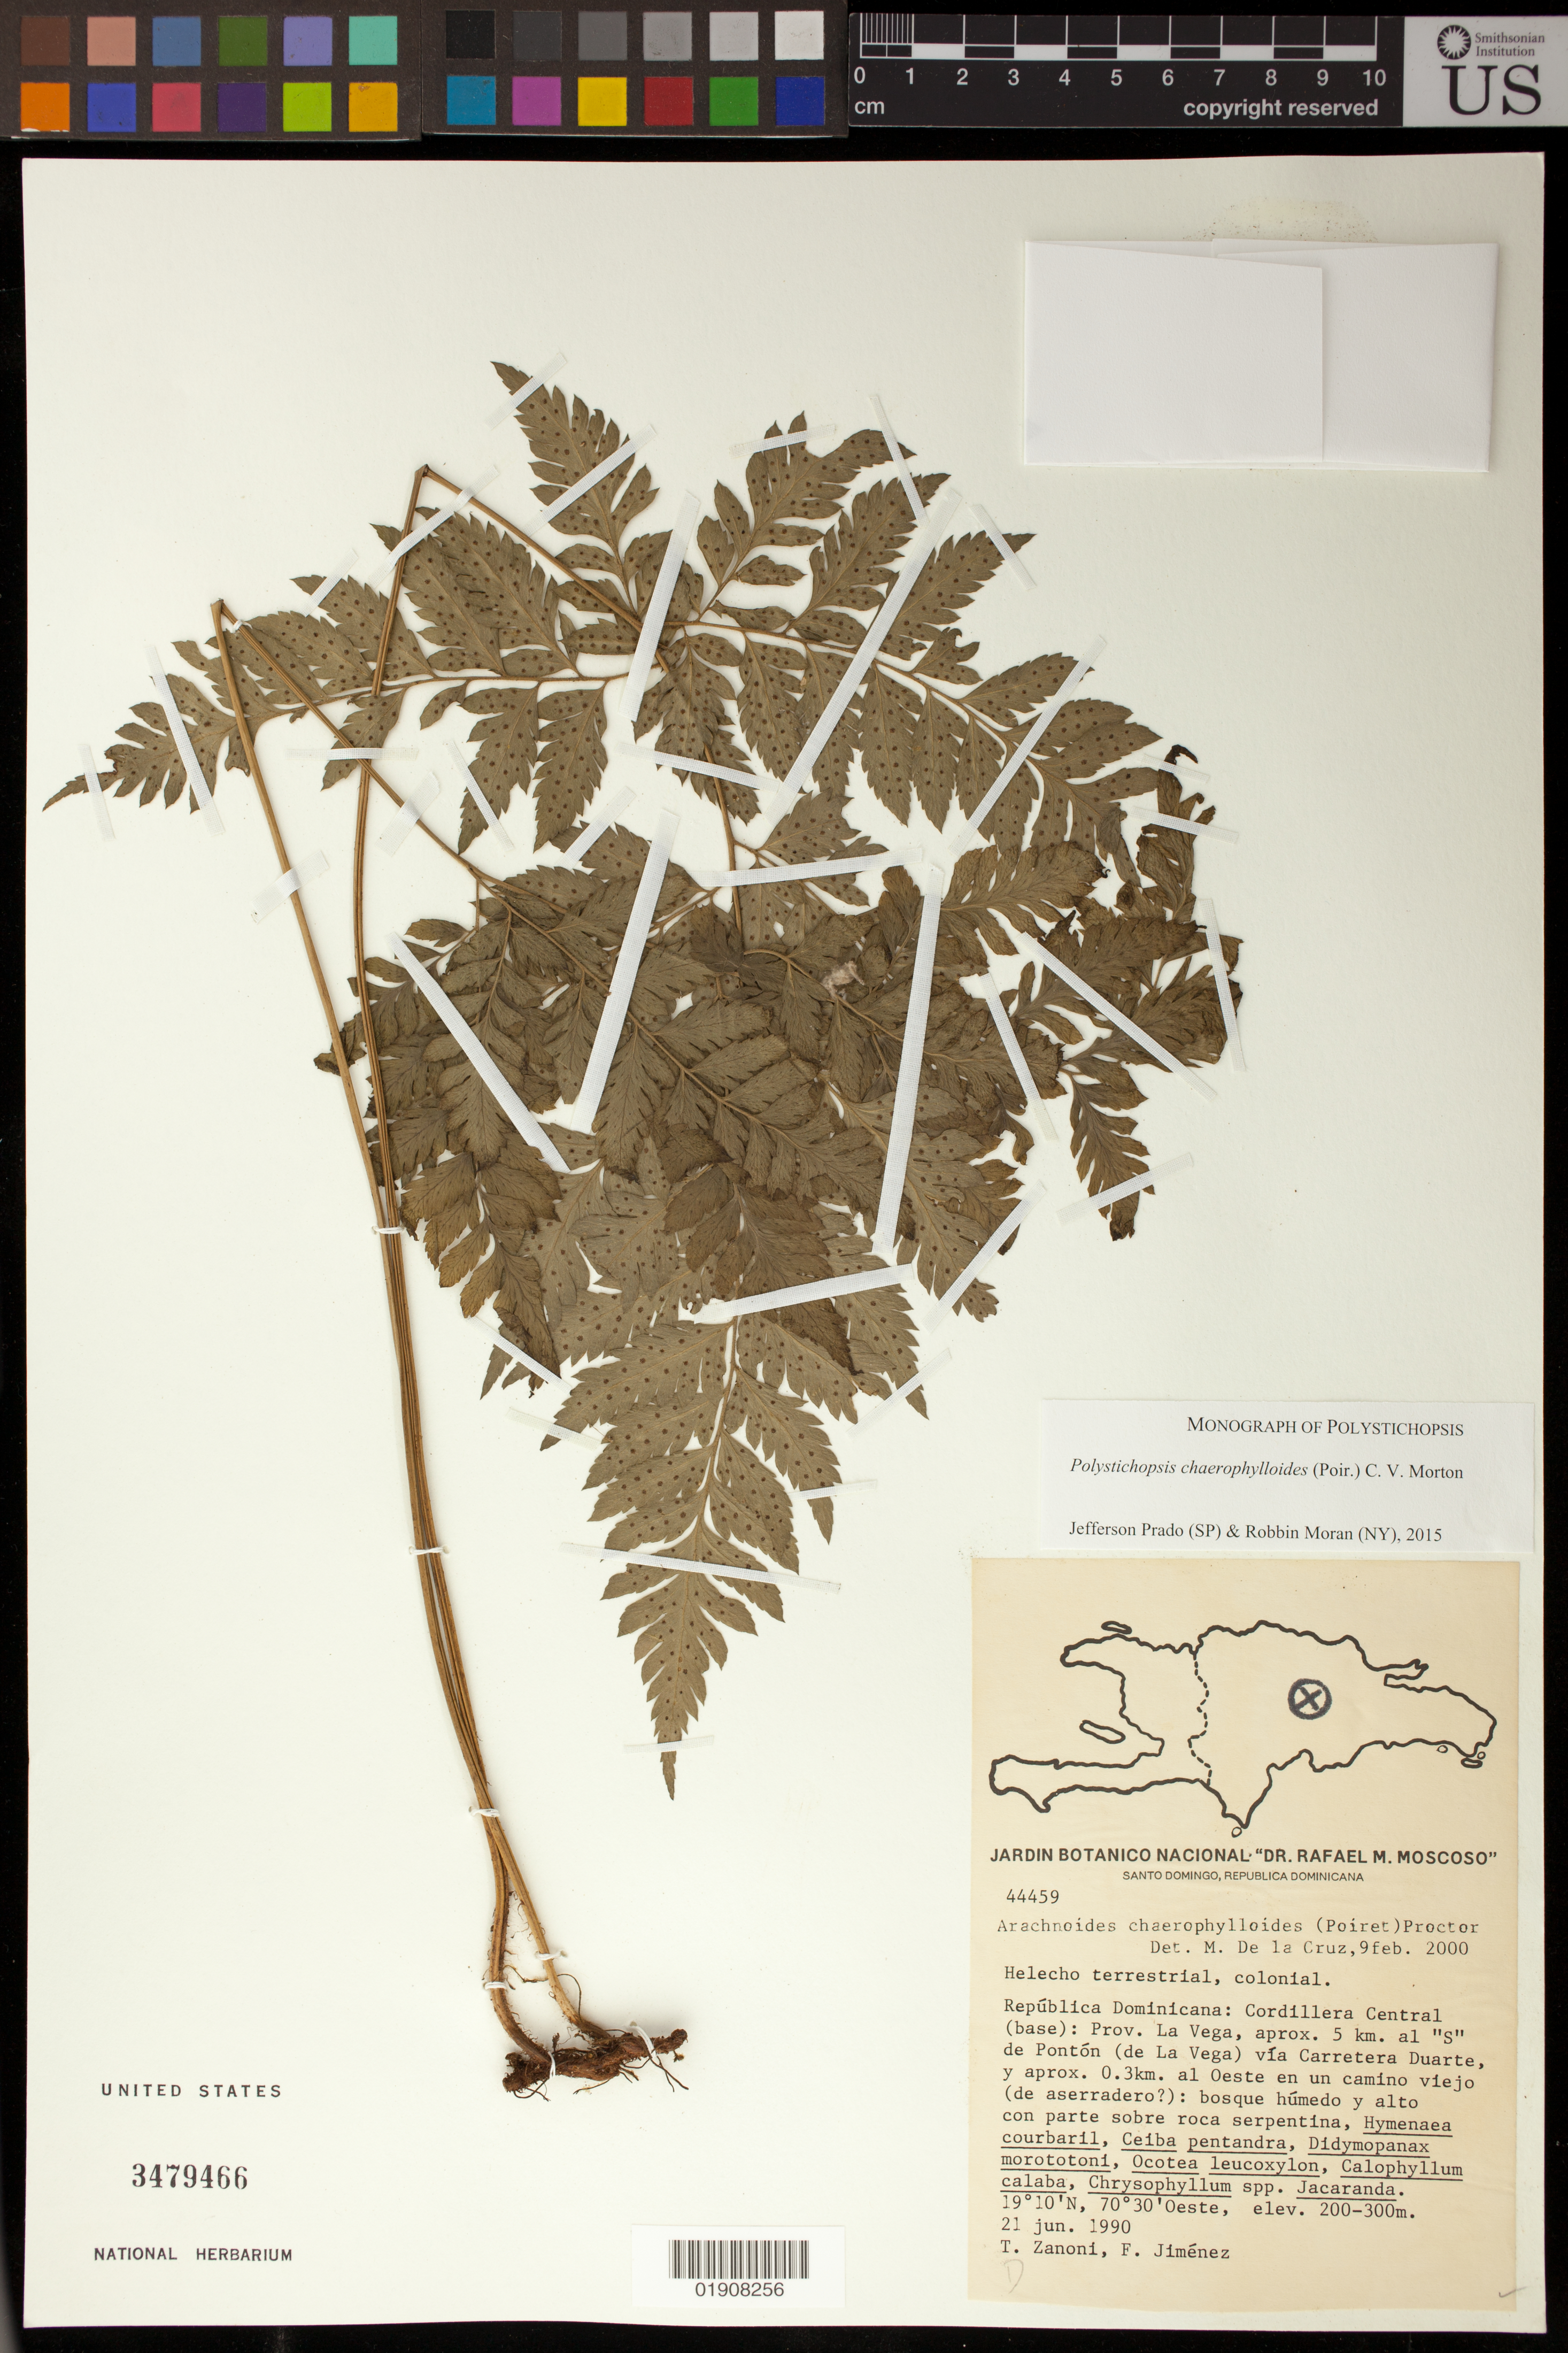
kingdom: Plantae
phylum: Tracheophyta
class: Polypodiopsida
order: Polypodiales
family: Dryopteridaceae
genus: Polystichopsis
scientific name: Polystichopsis chaerophylloides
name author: (Poir.) C.V. Morton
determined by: Prado, J.; Moran, R. C.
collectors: T. A. Zanoni & F. Jiménez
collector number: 44459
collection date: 1990-06-21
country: Dominican Republic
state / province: La Vega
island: Hispaniola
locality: Cordillera Central (base), aprox. 5 km al "S" de Pontón (de La Vega) vía Carretera Duarte, y aprox. 0.3 km al Oeste en un camino viejo (de aserradero?).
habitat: Bosque humedo y alto con parte sobre roca serpentina.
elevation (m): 200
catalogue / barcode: US 3479466